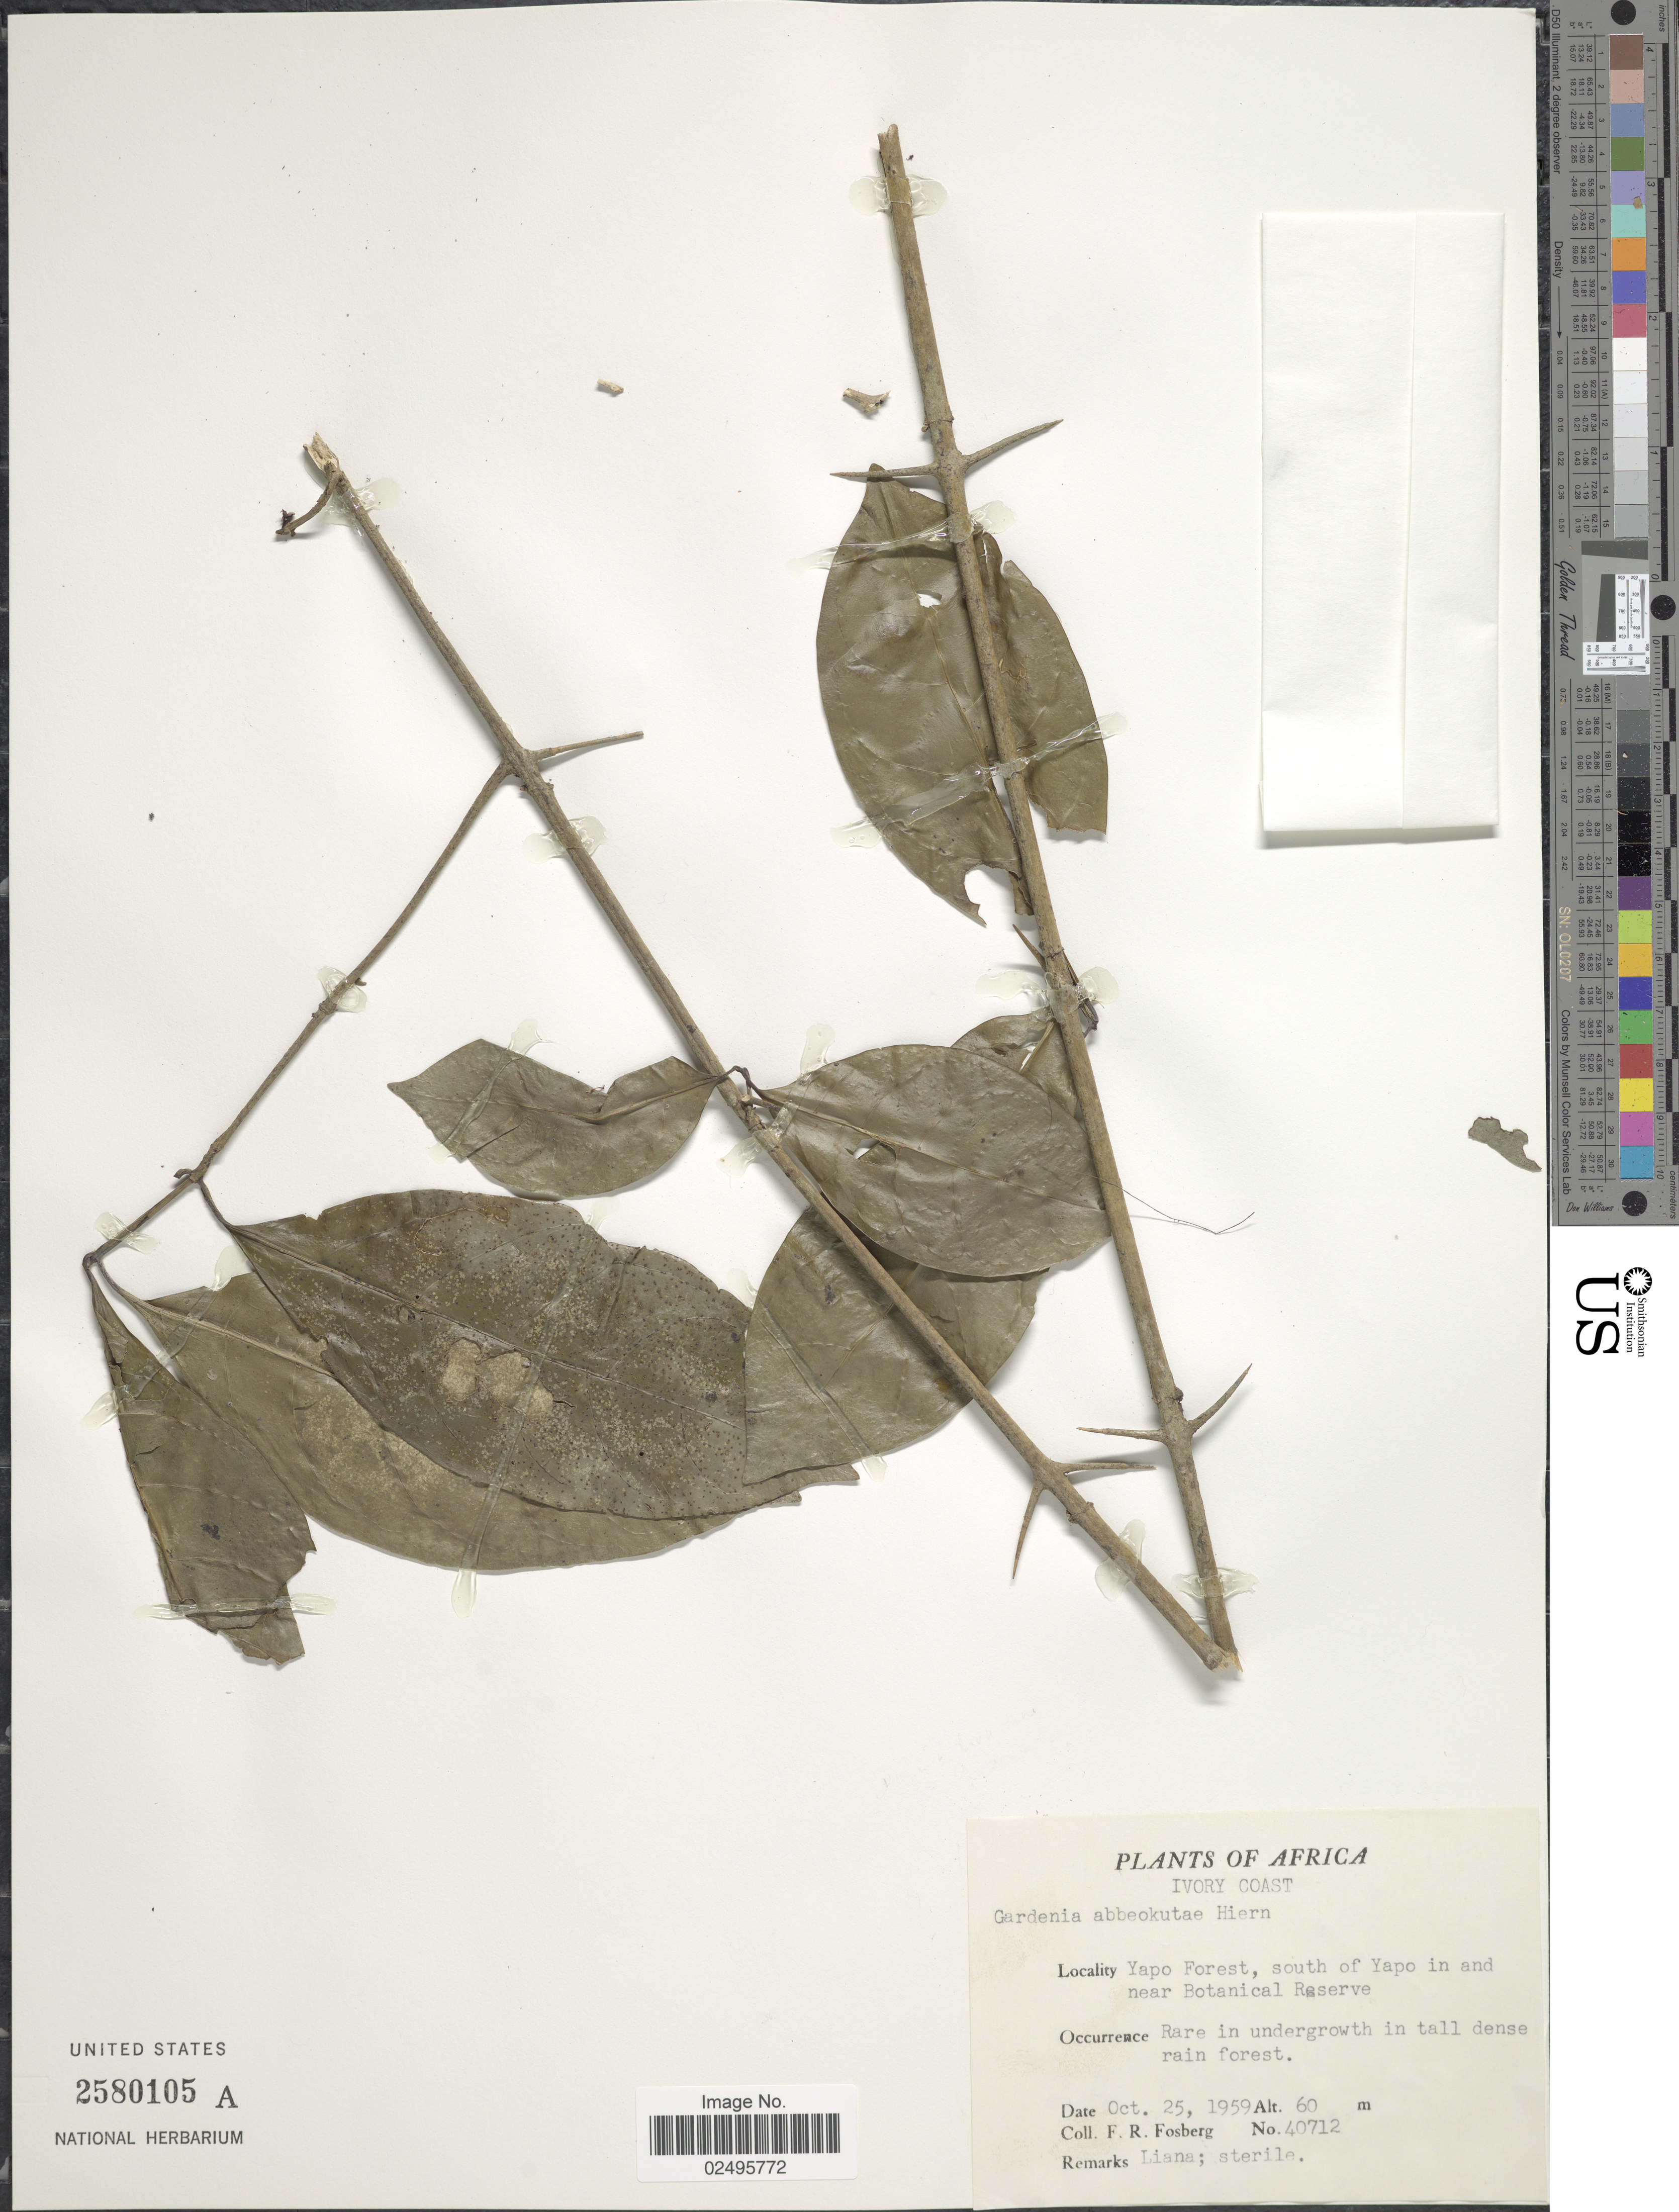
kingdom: Plantae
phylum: Tracheophyta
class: Magnoliopsida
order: Gentianales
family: Rubiaceae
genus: Didymosalpinx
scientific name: Didymosalpinx abbeokutae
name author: (Hiern) Keay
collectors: F. R. Fosberg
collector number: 40712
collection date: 1959-10-25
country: Ivory Coast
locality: Africa. Yapo Forest, south of Yapo in and near Botanical Reserve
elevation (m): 60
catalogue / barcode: US 2580105A